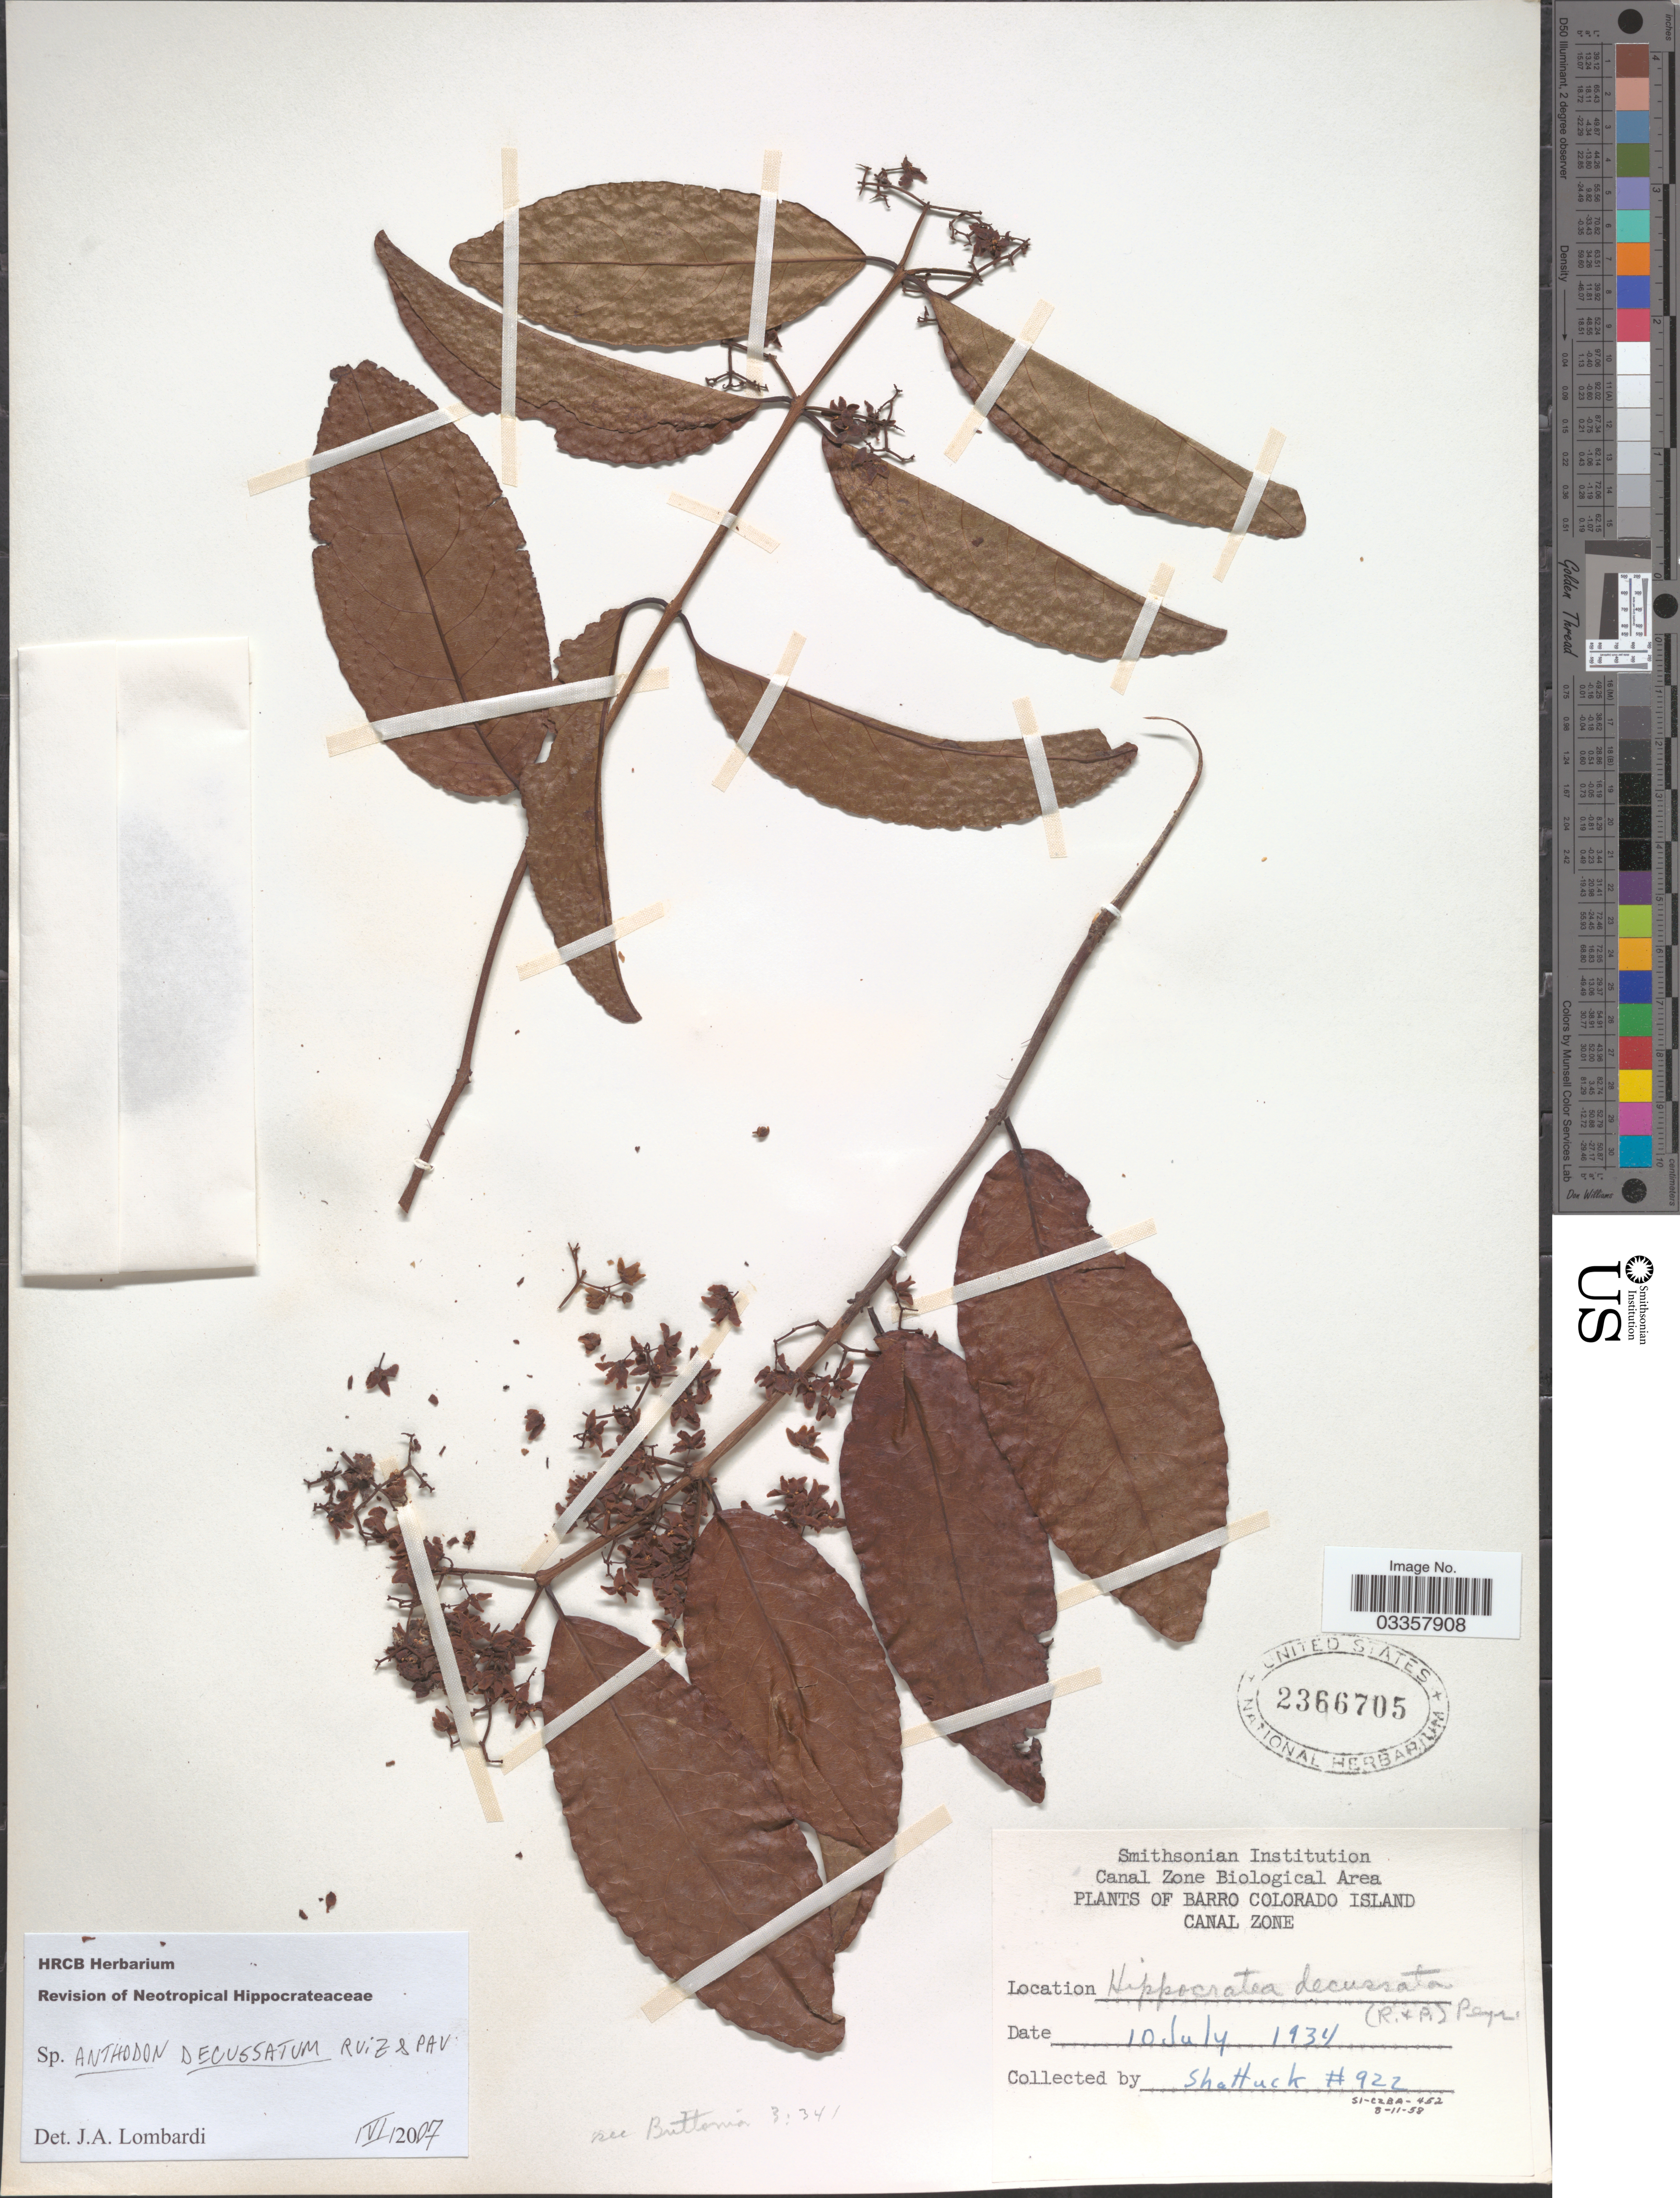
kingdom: Plantae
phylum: Tracheophyta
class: Magnoliopsida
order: Celastrales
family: Celastraceae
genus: Anthodon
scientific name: Anthodon decussatum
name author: Ruiz & Pav.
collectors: Shattuck, --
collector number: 922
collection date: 1934-07-10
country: Panama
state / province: Panamá Oeste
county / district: Canal Zone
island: Barro Colorado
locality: Barro Colorado Island. Canal Zone.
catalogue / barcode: US 2366705